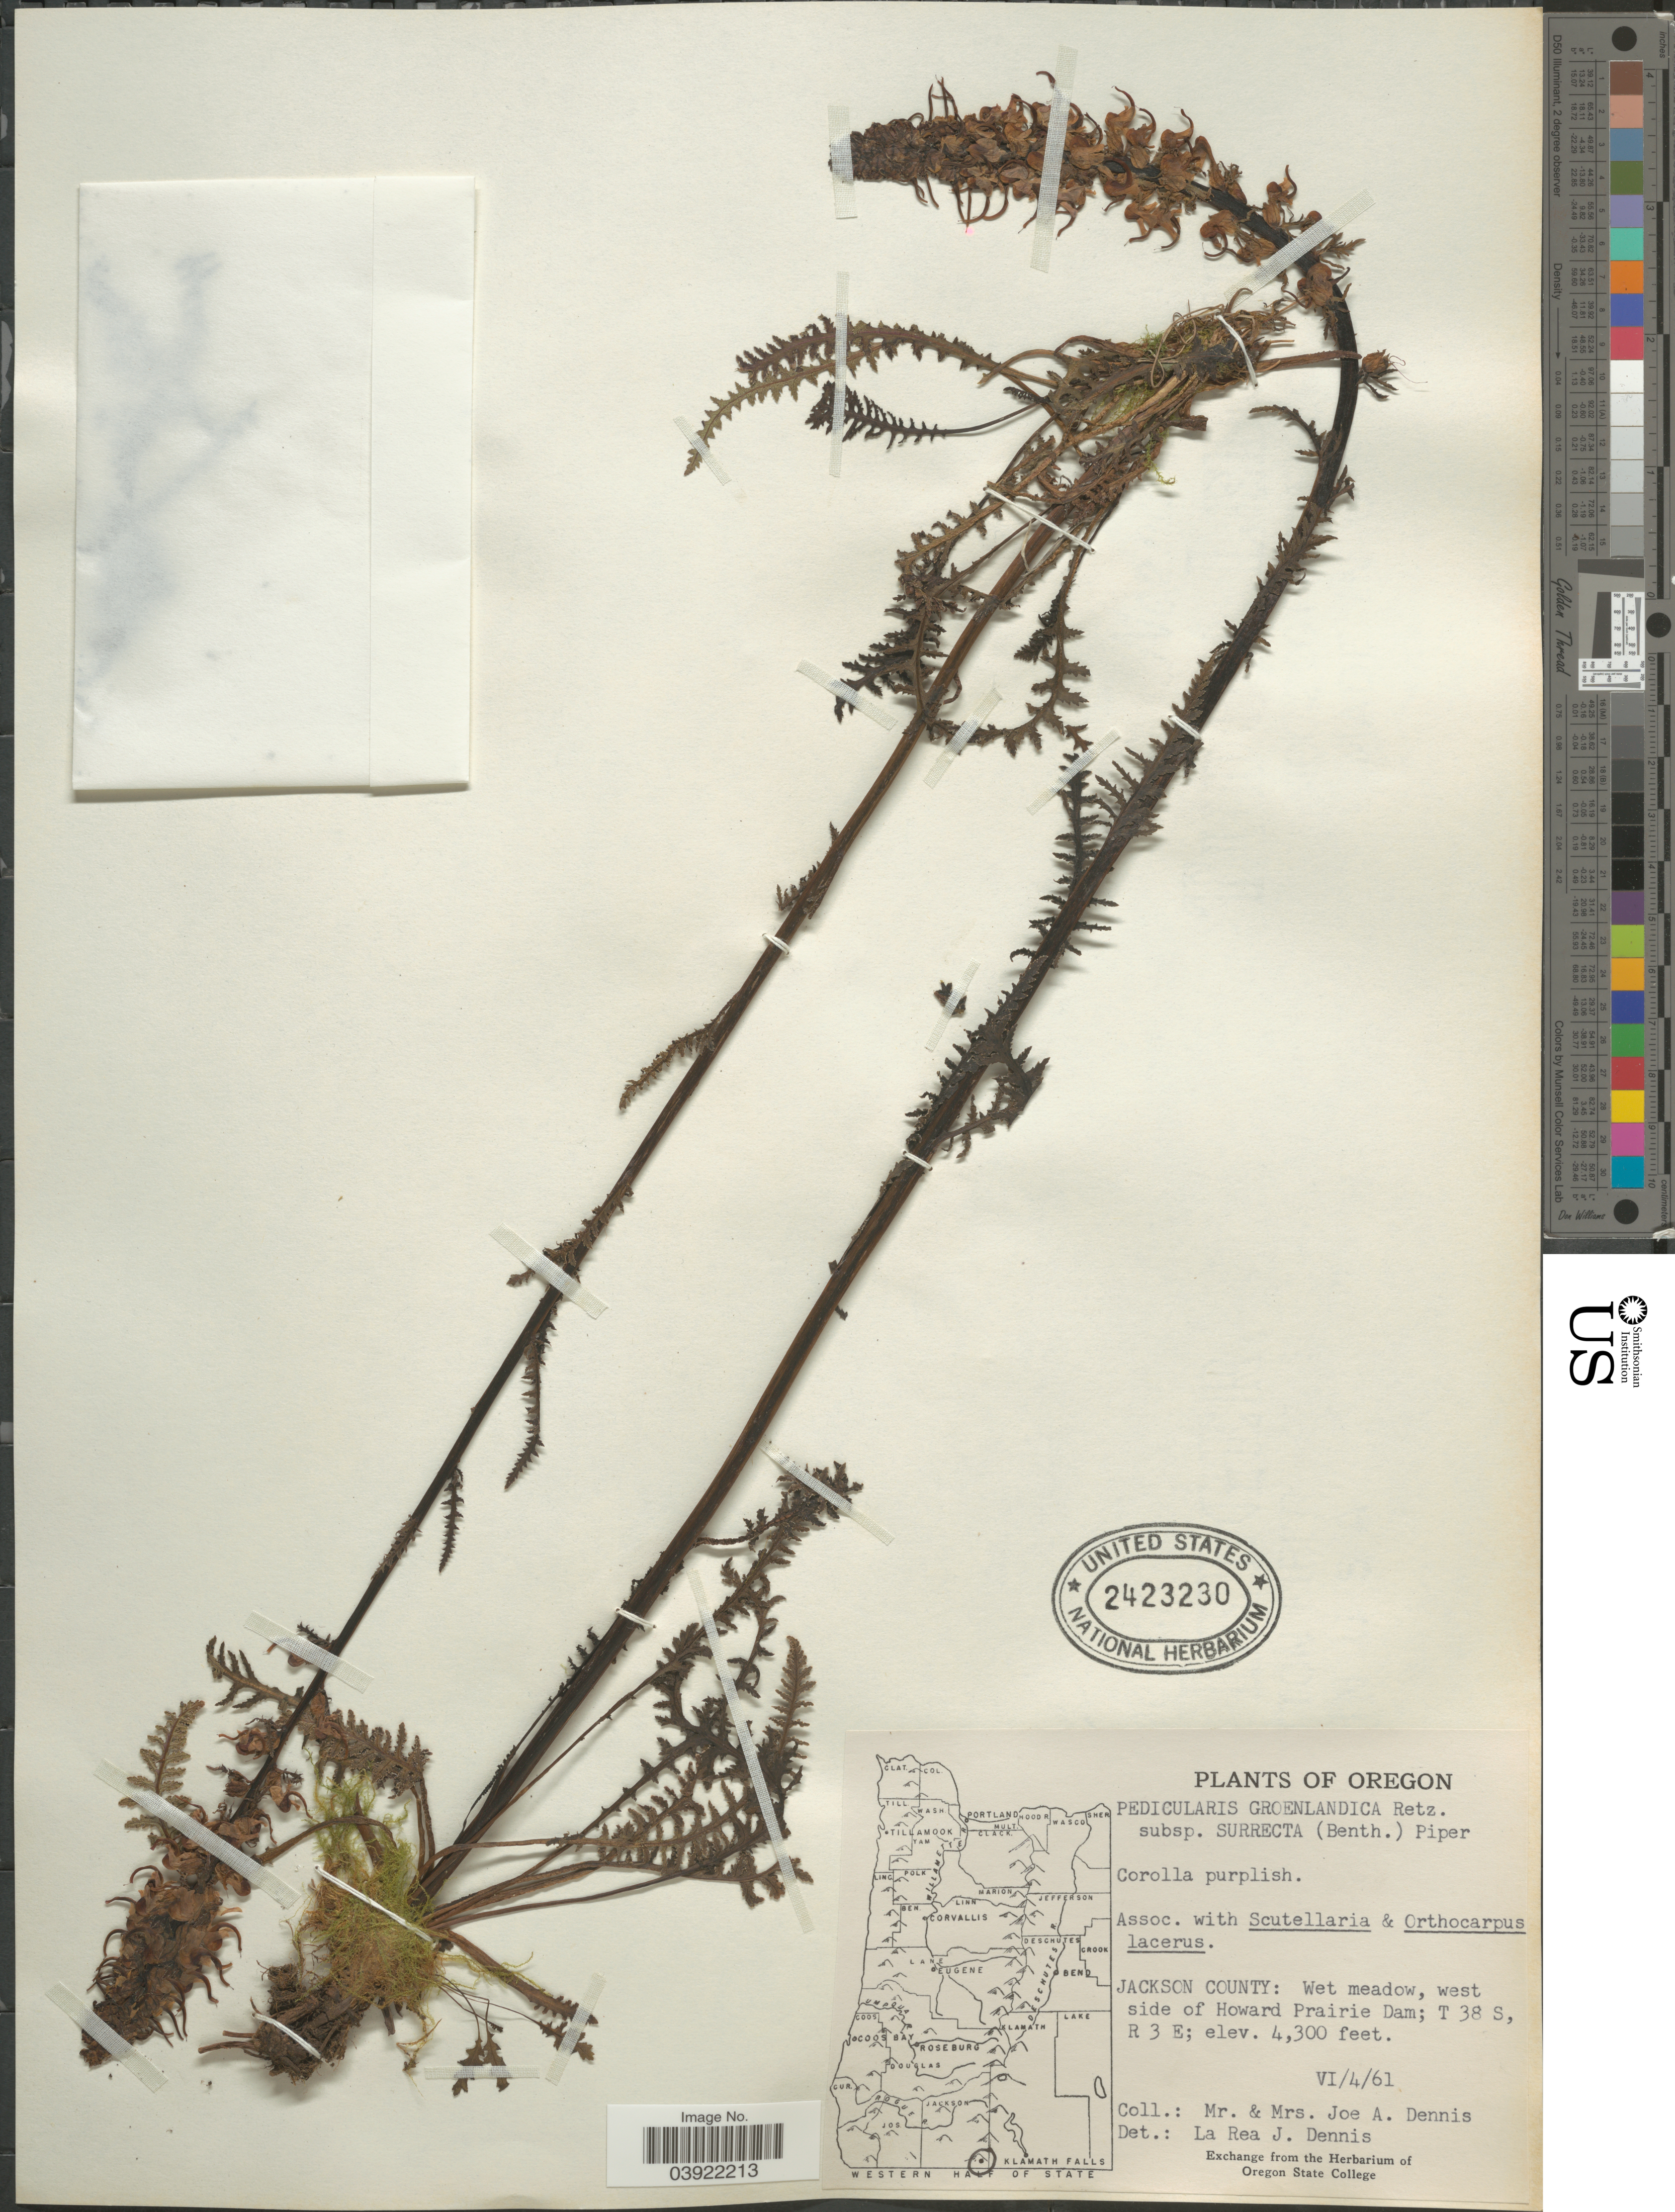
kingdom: Plantae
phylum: Tracheophyta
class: Magnoliopsida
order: Lamiales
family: Orobanchaceae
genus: Pedicularis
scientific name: Pedicularis groenlandica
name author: Retz.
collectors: J. Dennis & J. Dennis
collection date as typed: Transcribed d/m/y: 4/6/61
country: United States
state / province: Oregon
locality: Jackson County: Wet meadow, west side of Howard Prairie Dam; T 38 S, R 3 E.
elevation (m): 1311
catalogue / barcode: US 2423230